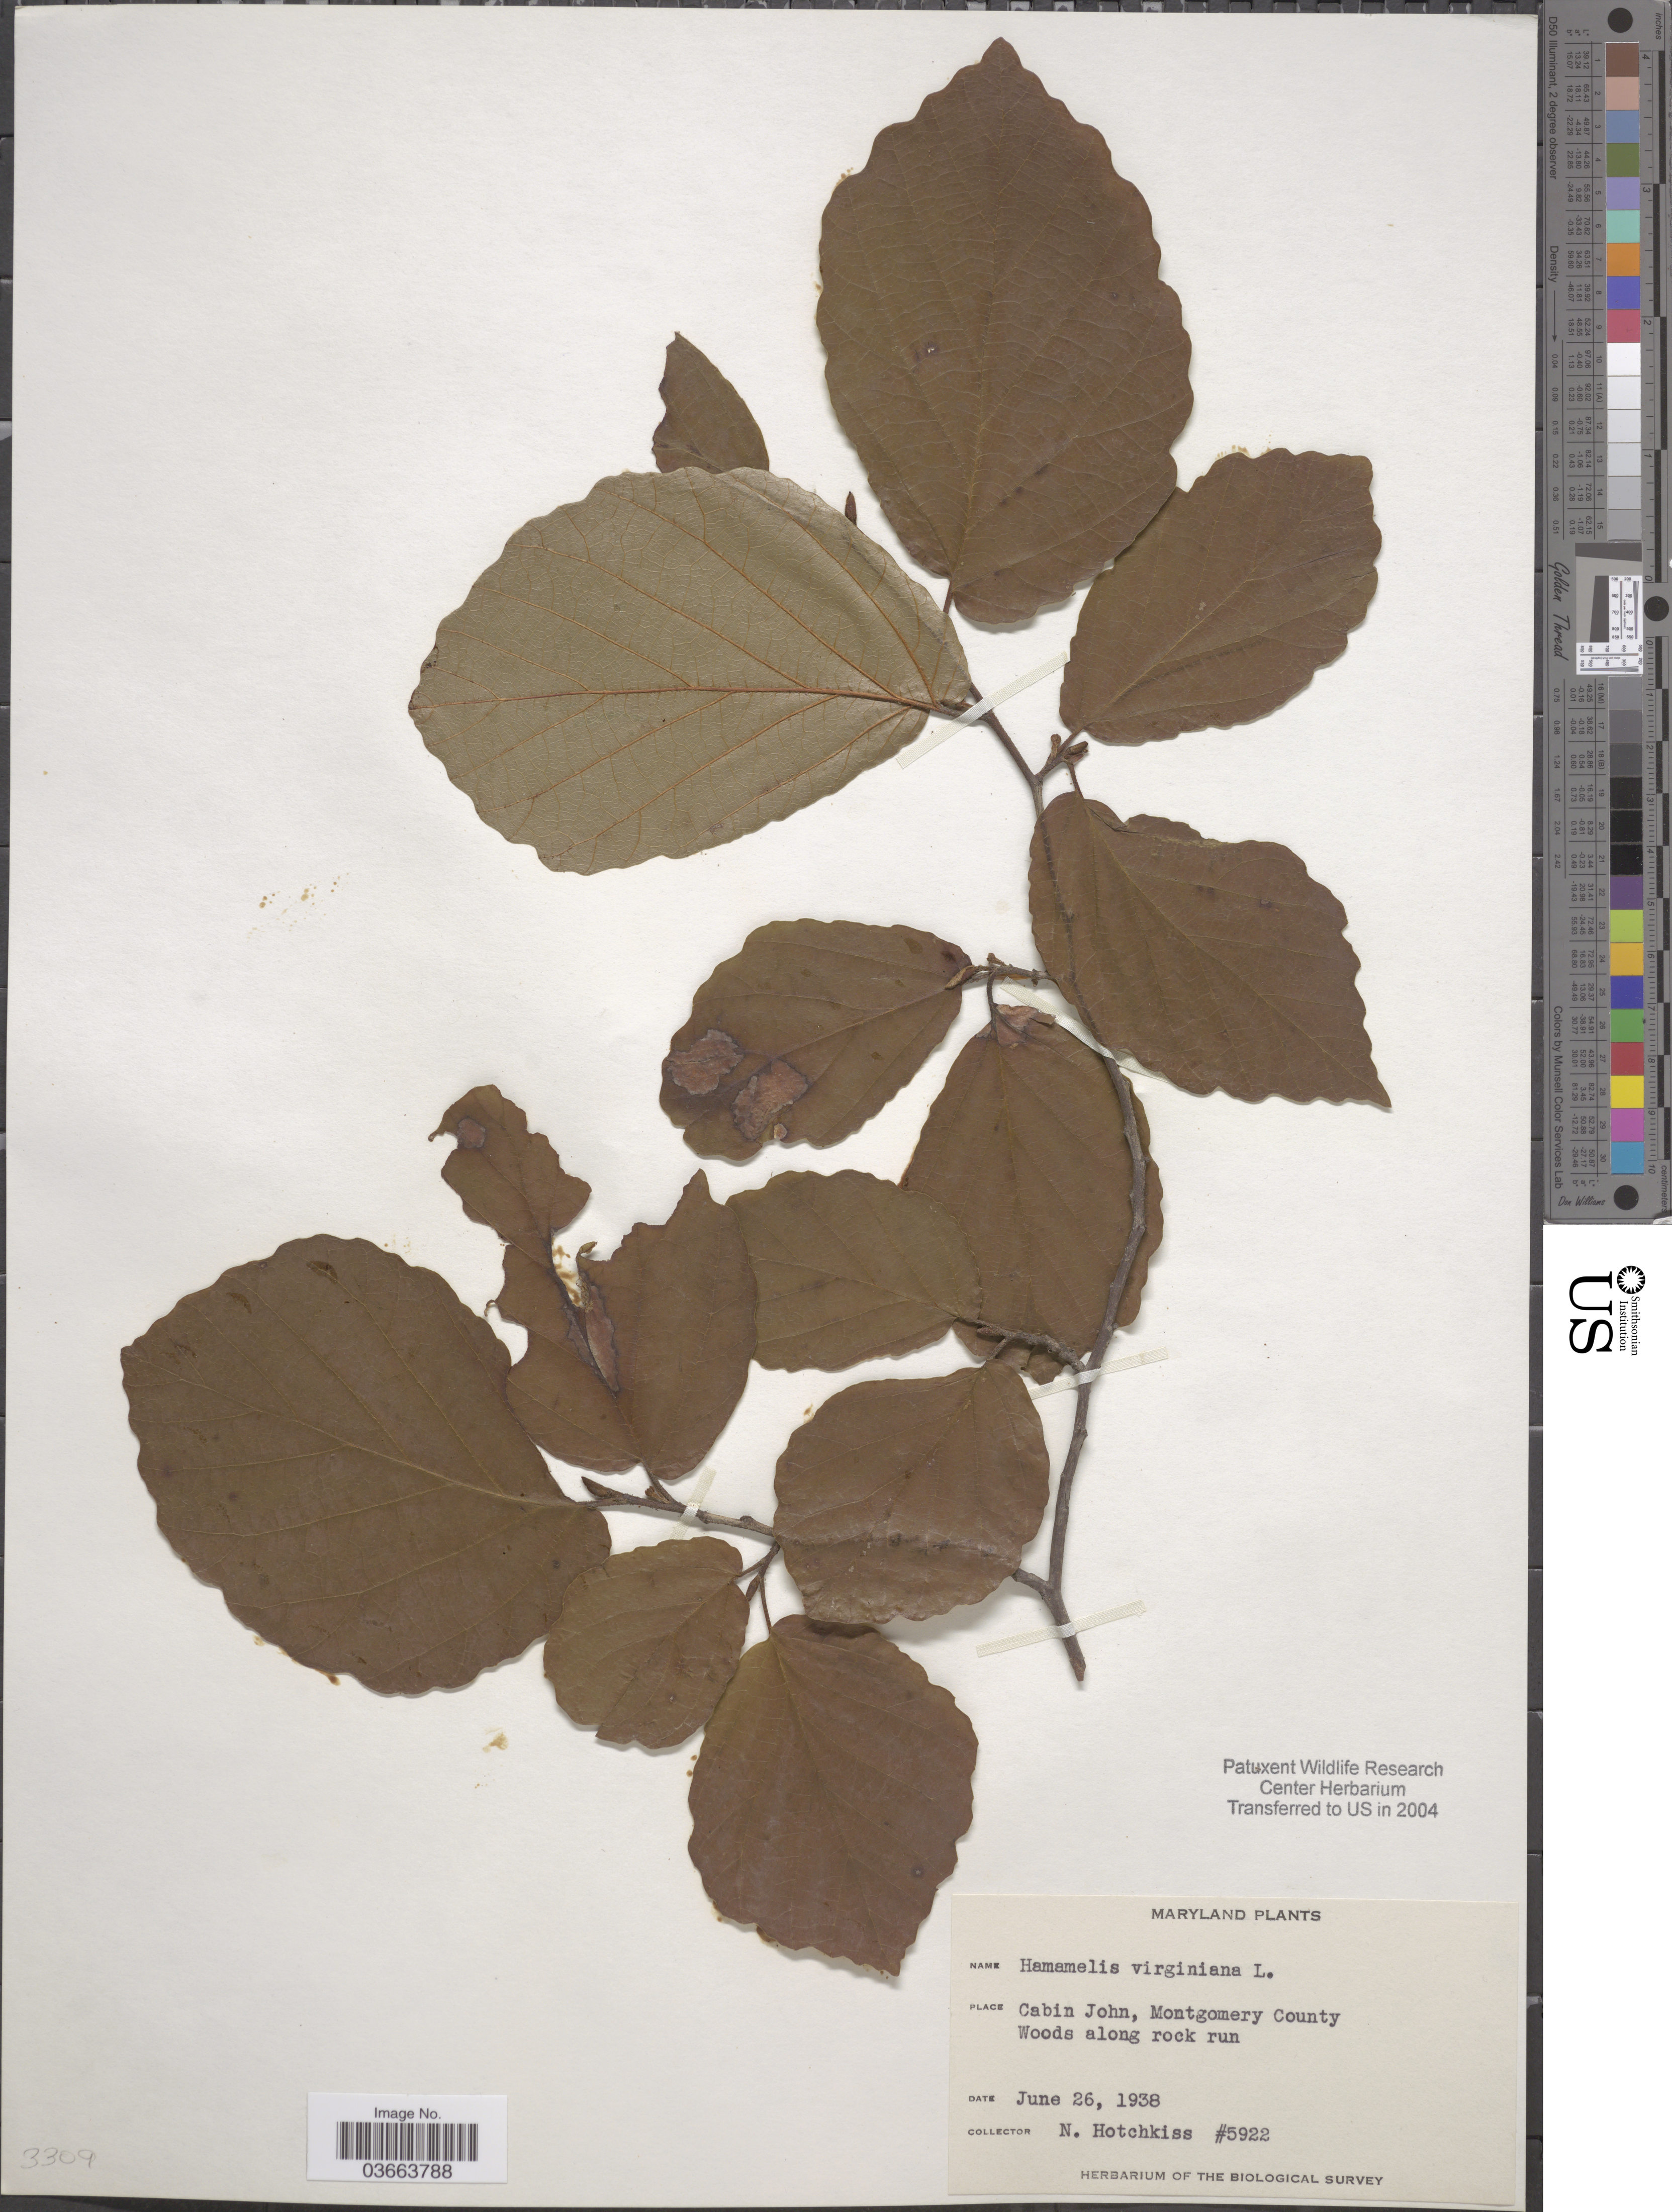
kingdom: Plantae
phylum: Tracheophyta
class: Magnoliopsida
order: Saxifragales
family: Hamamelidaceae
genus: Hamamelis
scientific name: Hamamelis virginiana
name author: L.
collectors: N. Hotchkiss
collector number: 5922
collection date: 1938-06-26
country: United States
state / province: Maryland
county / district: Montgomery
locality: Cabin John, Montgomery County.